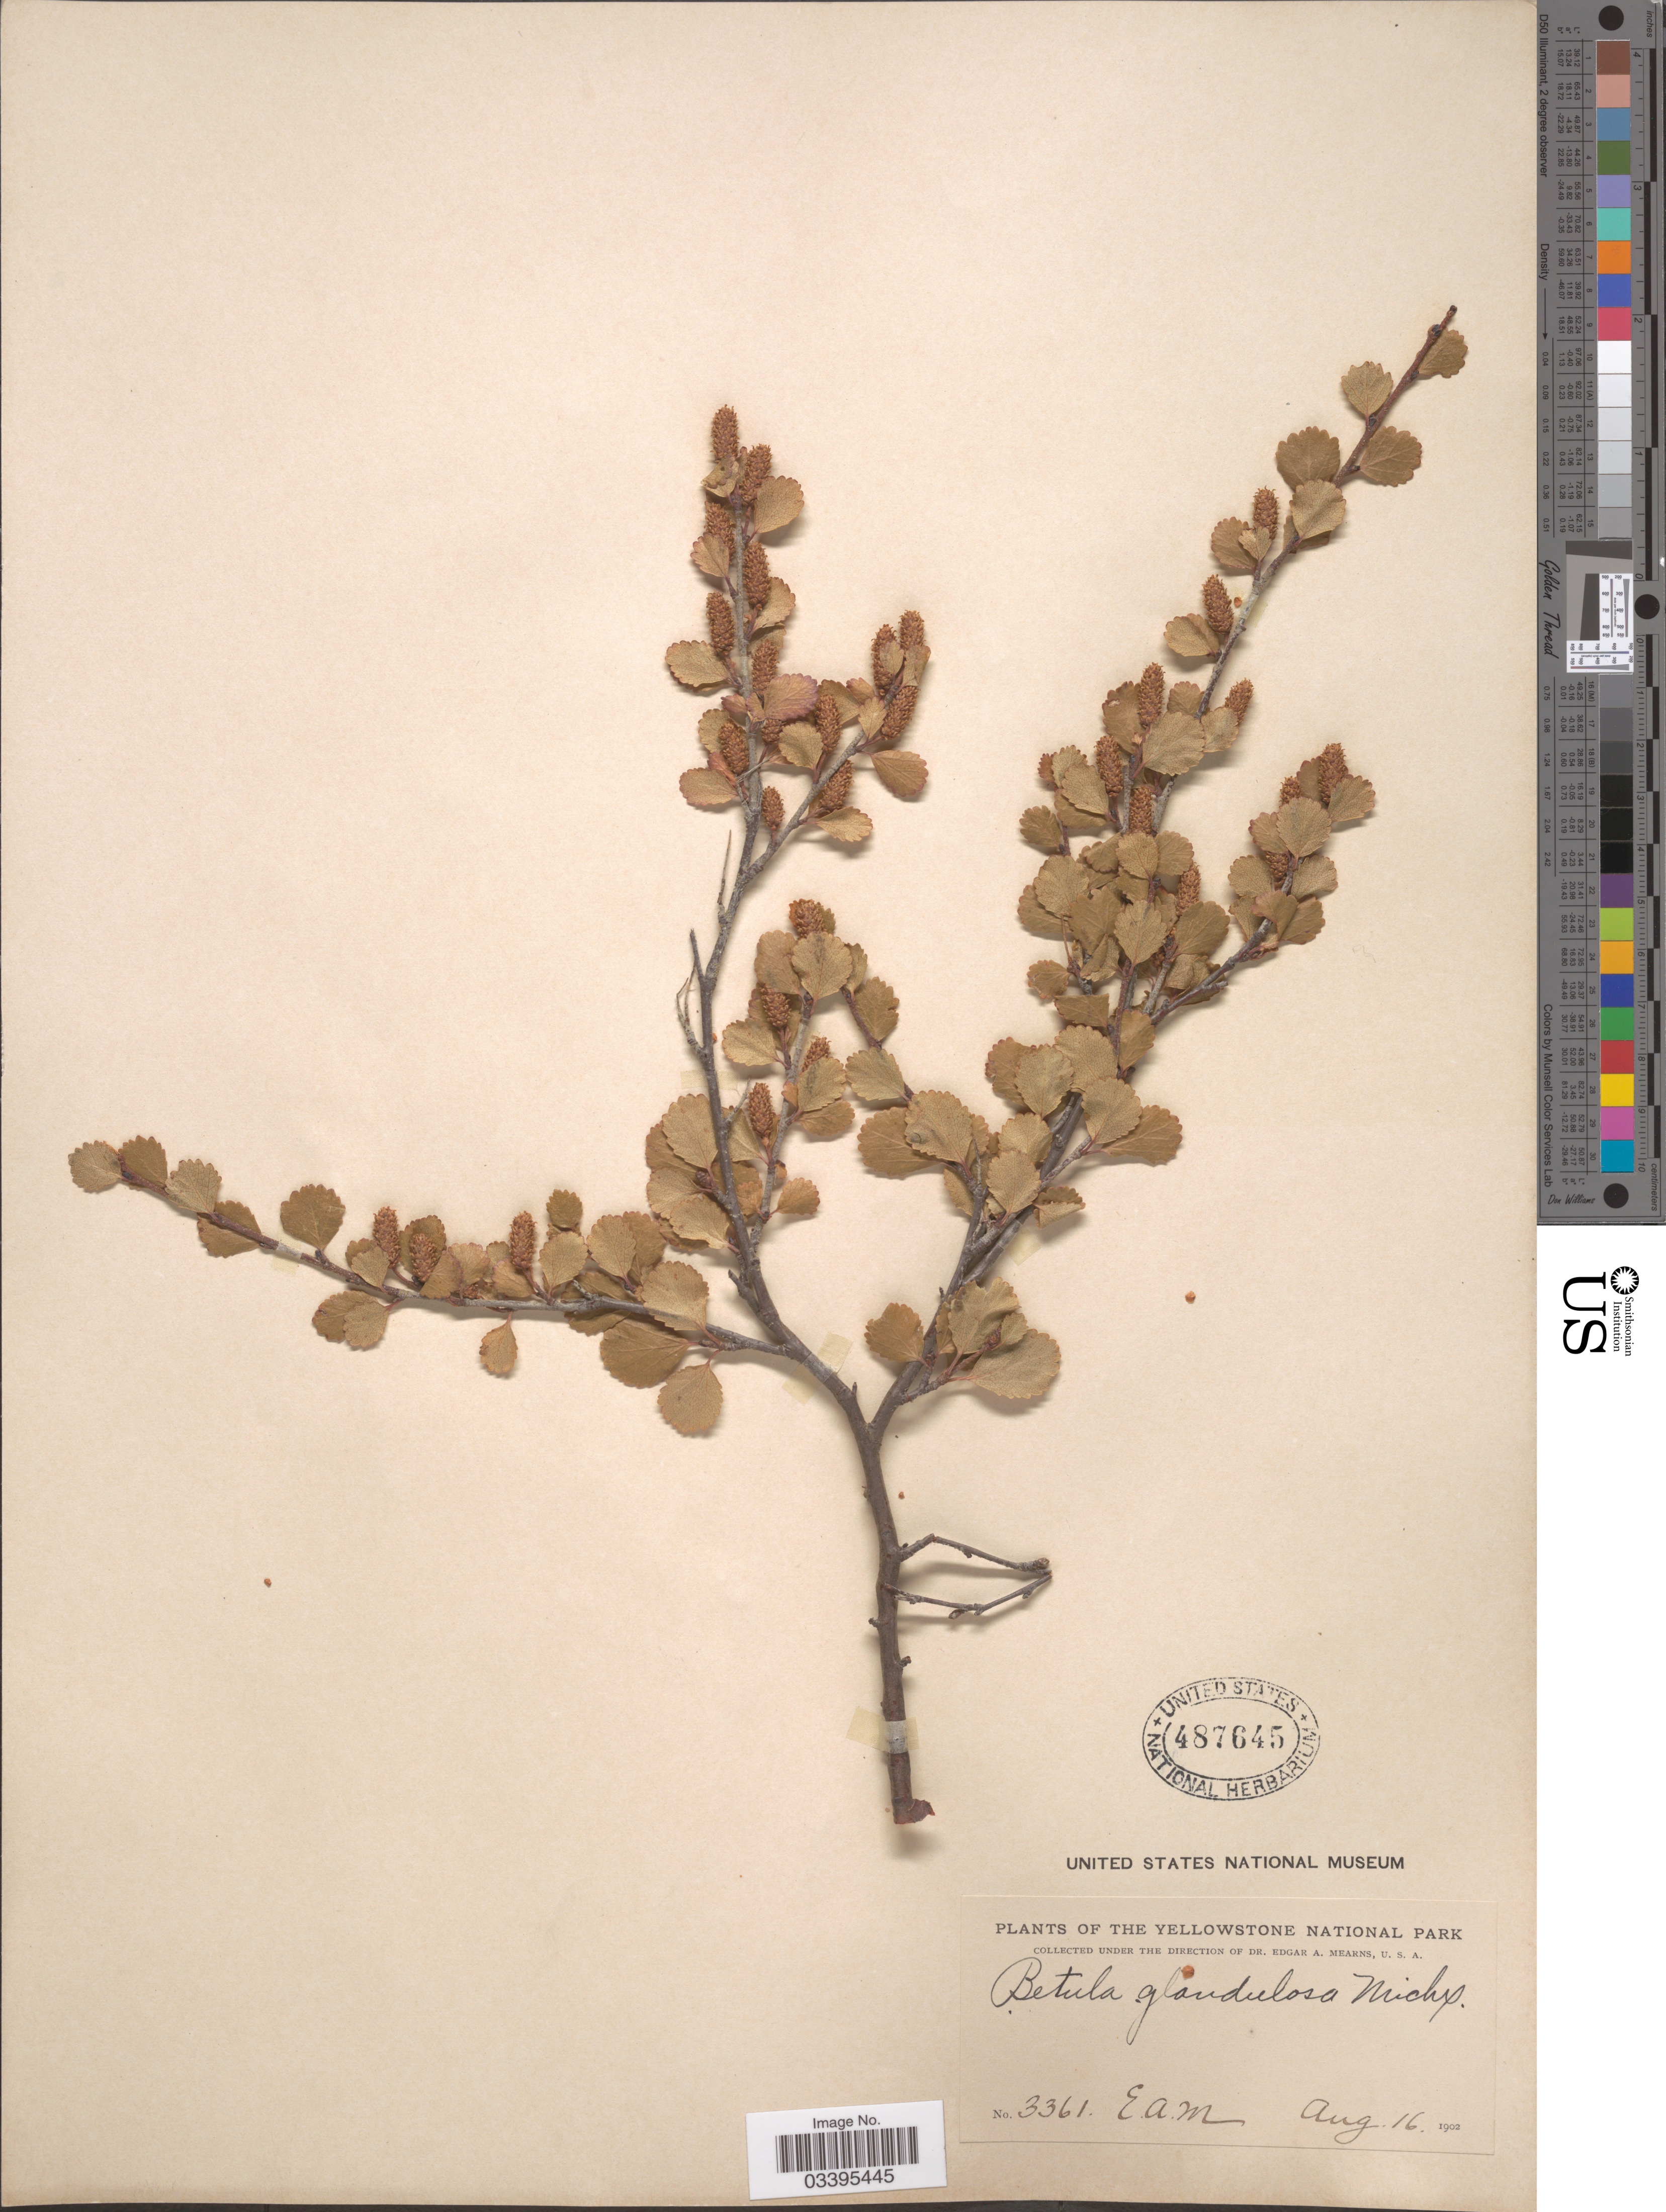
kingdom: Plantae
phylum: Tracheophyta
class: Magnoliopsida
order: Fagales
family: Betulaceae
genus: Betula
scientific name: Betula glandulosa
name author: Michx.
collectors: E. A. Mearns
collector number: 3361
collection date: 1902-08-16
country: United States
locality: The Yellowstone National Park.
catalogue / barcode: US 487645